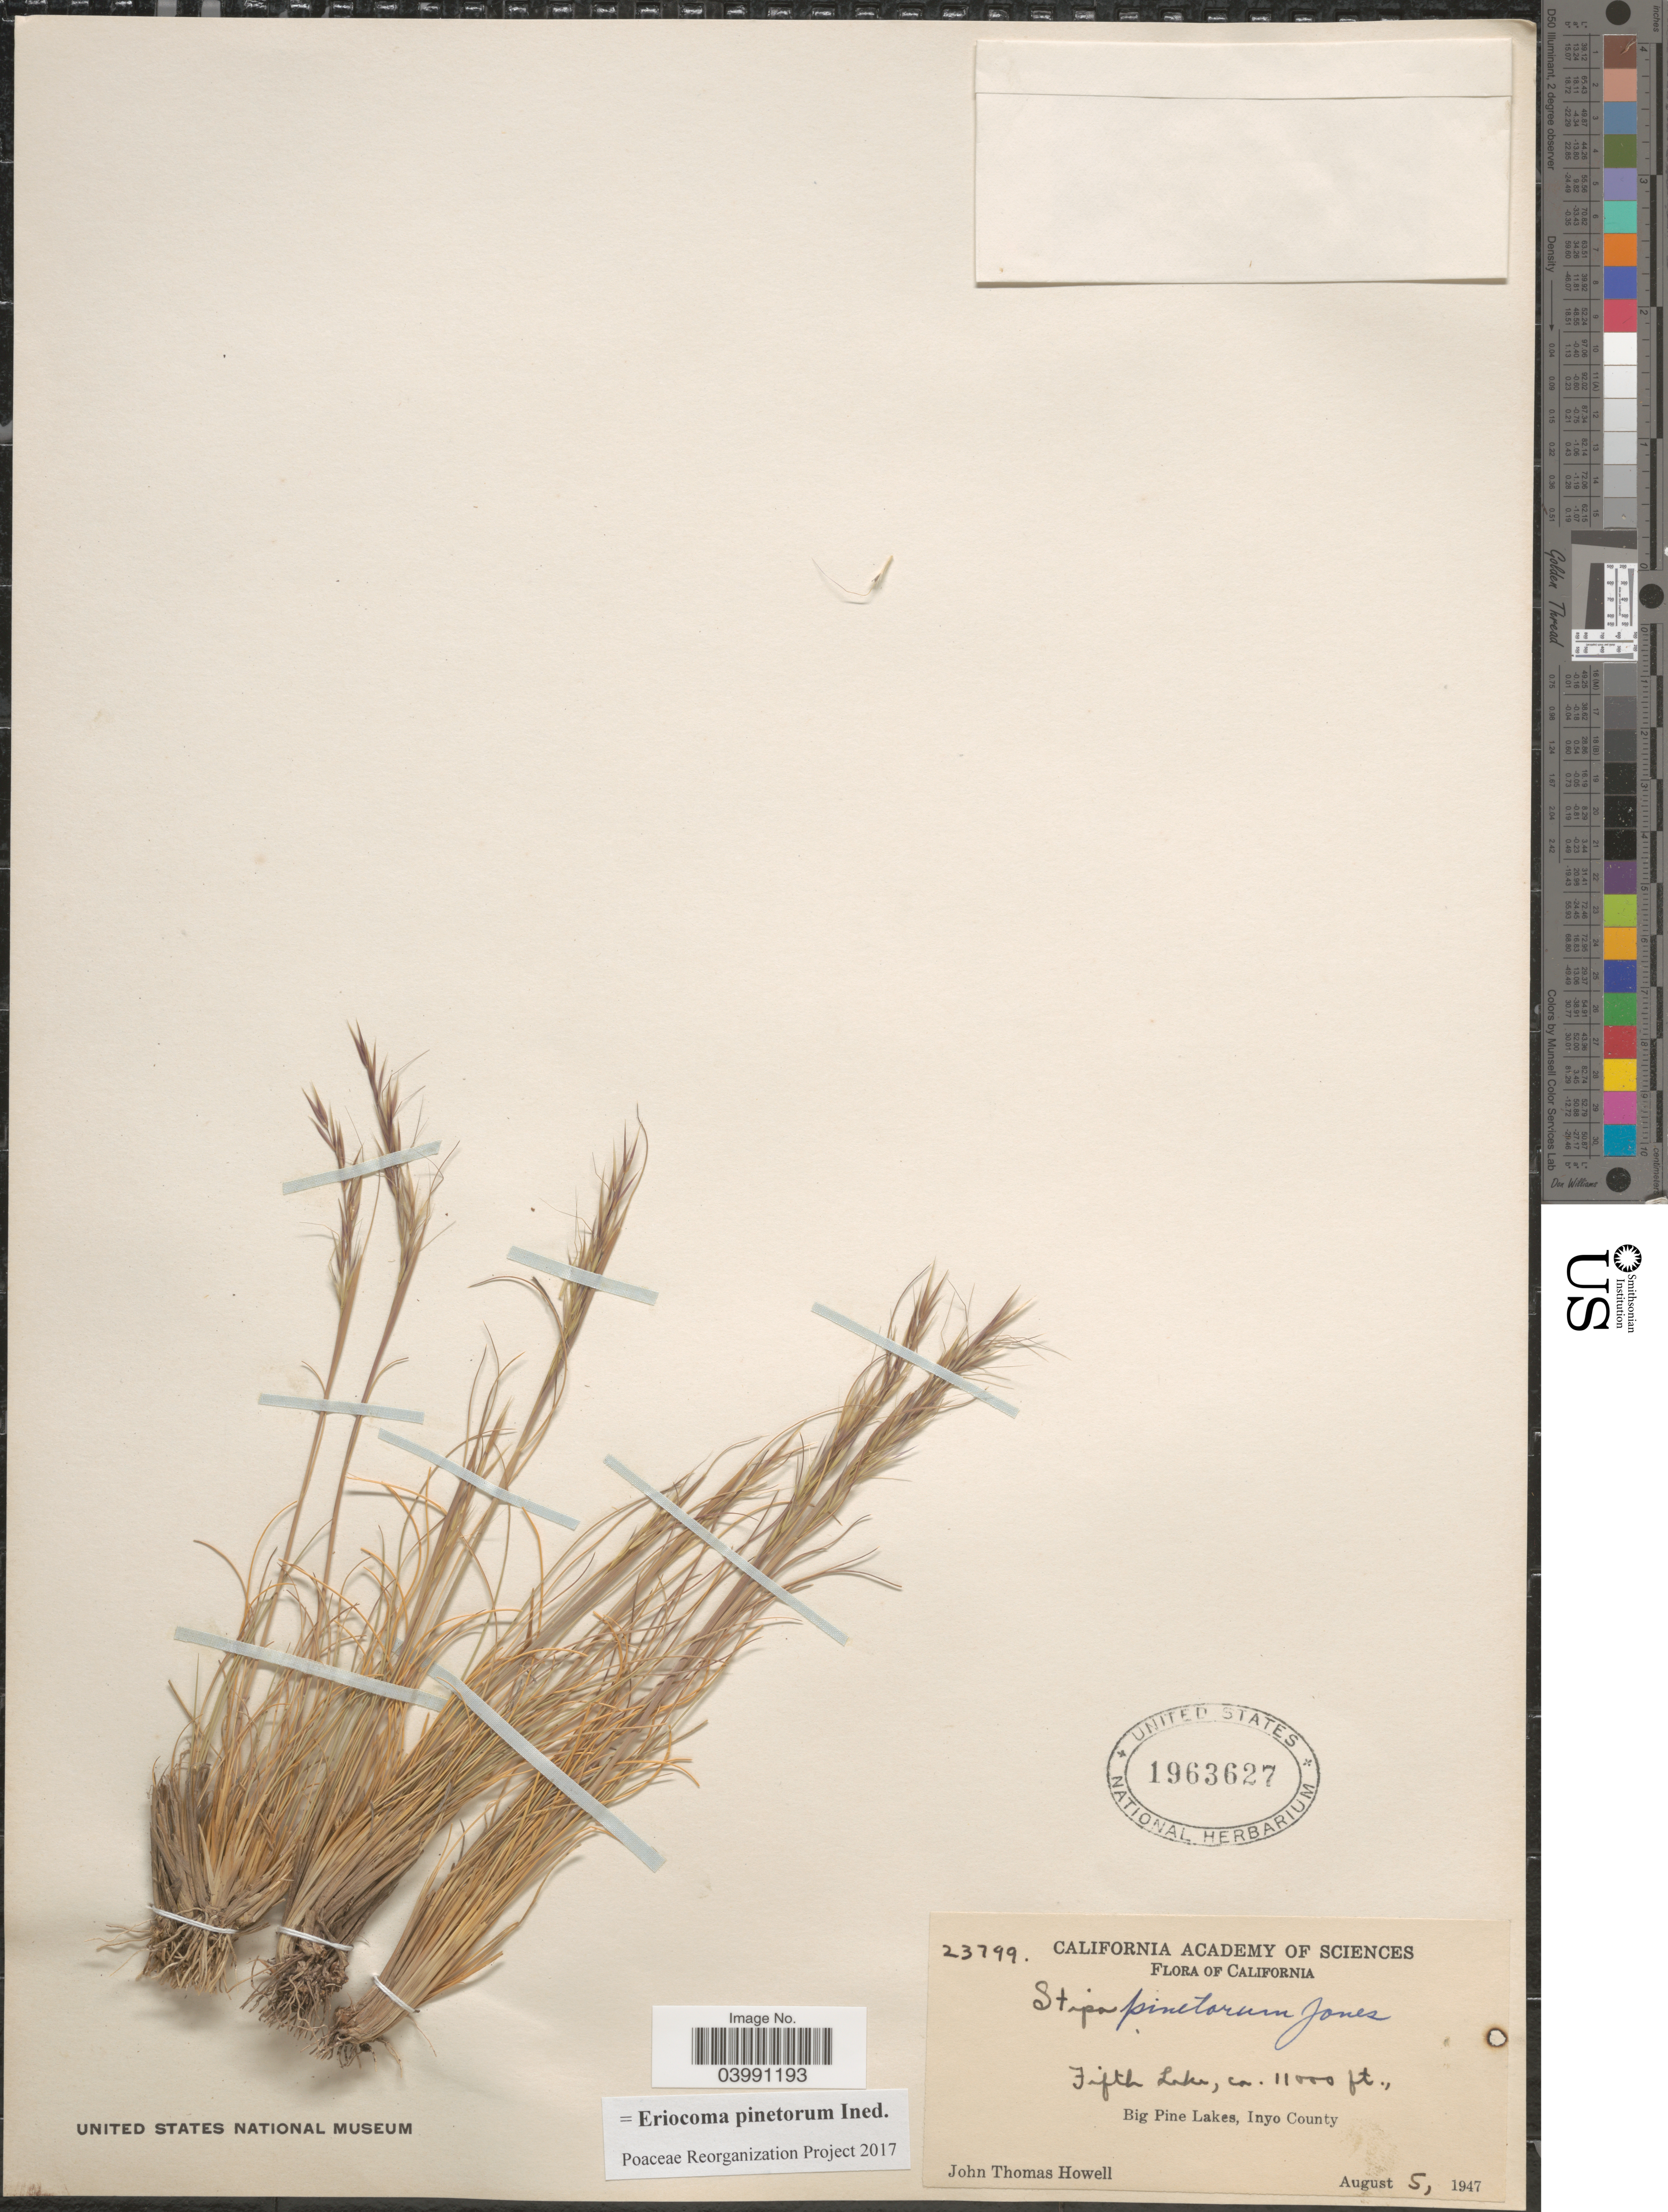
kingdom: Plantae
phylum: Tracheophyta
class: Liliopsida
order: Poales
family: Poaceae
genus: Eriocoma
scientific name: Eriocoma pinetorum ined.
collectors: J. T. Howell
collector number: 23799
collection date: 1947-08-05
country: United States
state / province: California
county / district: Inyo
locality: Fifth Lake. Big Pine Lakes, Inyo County.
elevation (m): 3353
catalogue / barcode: US 1963627